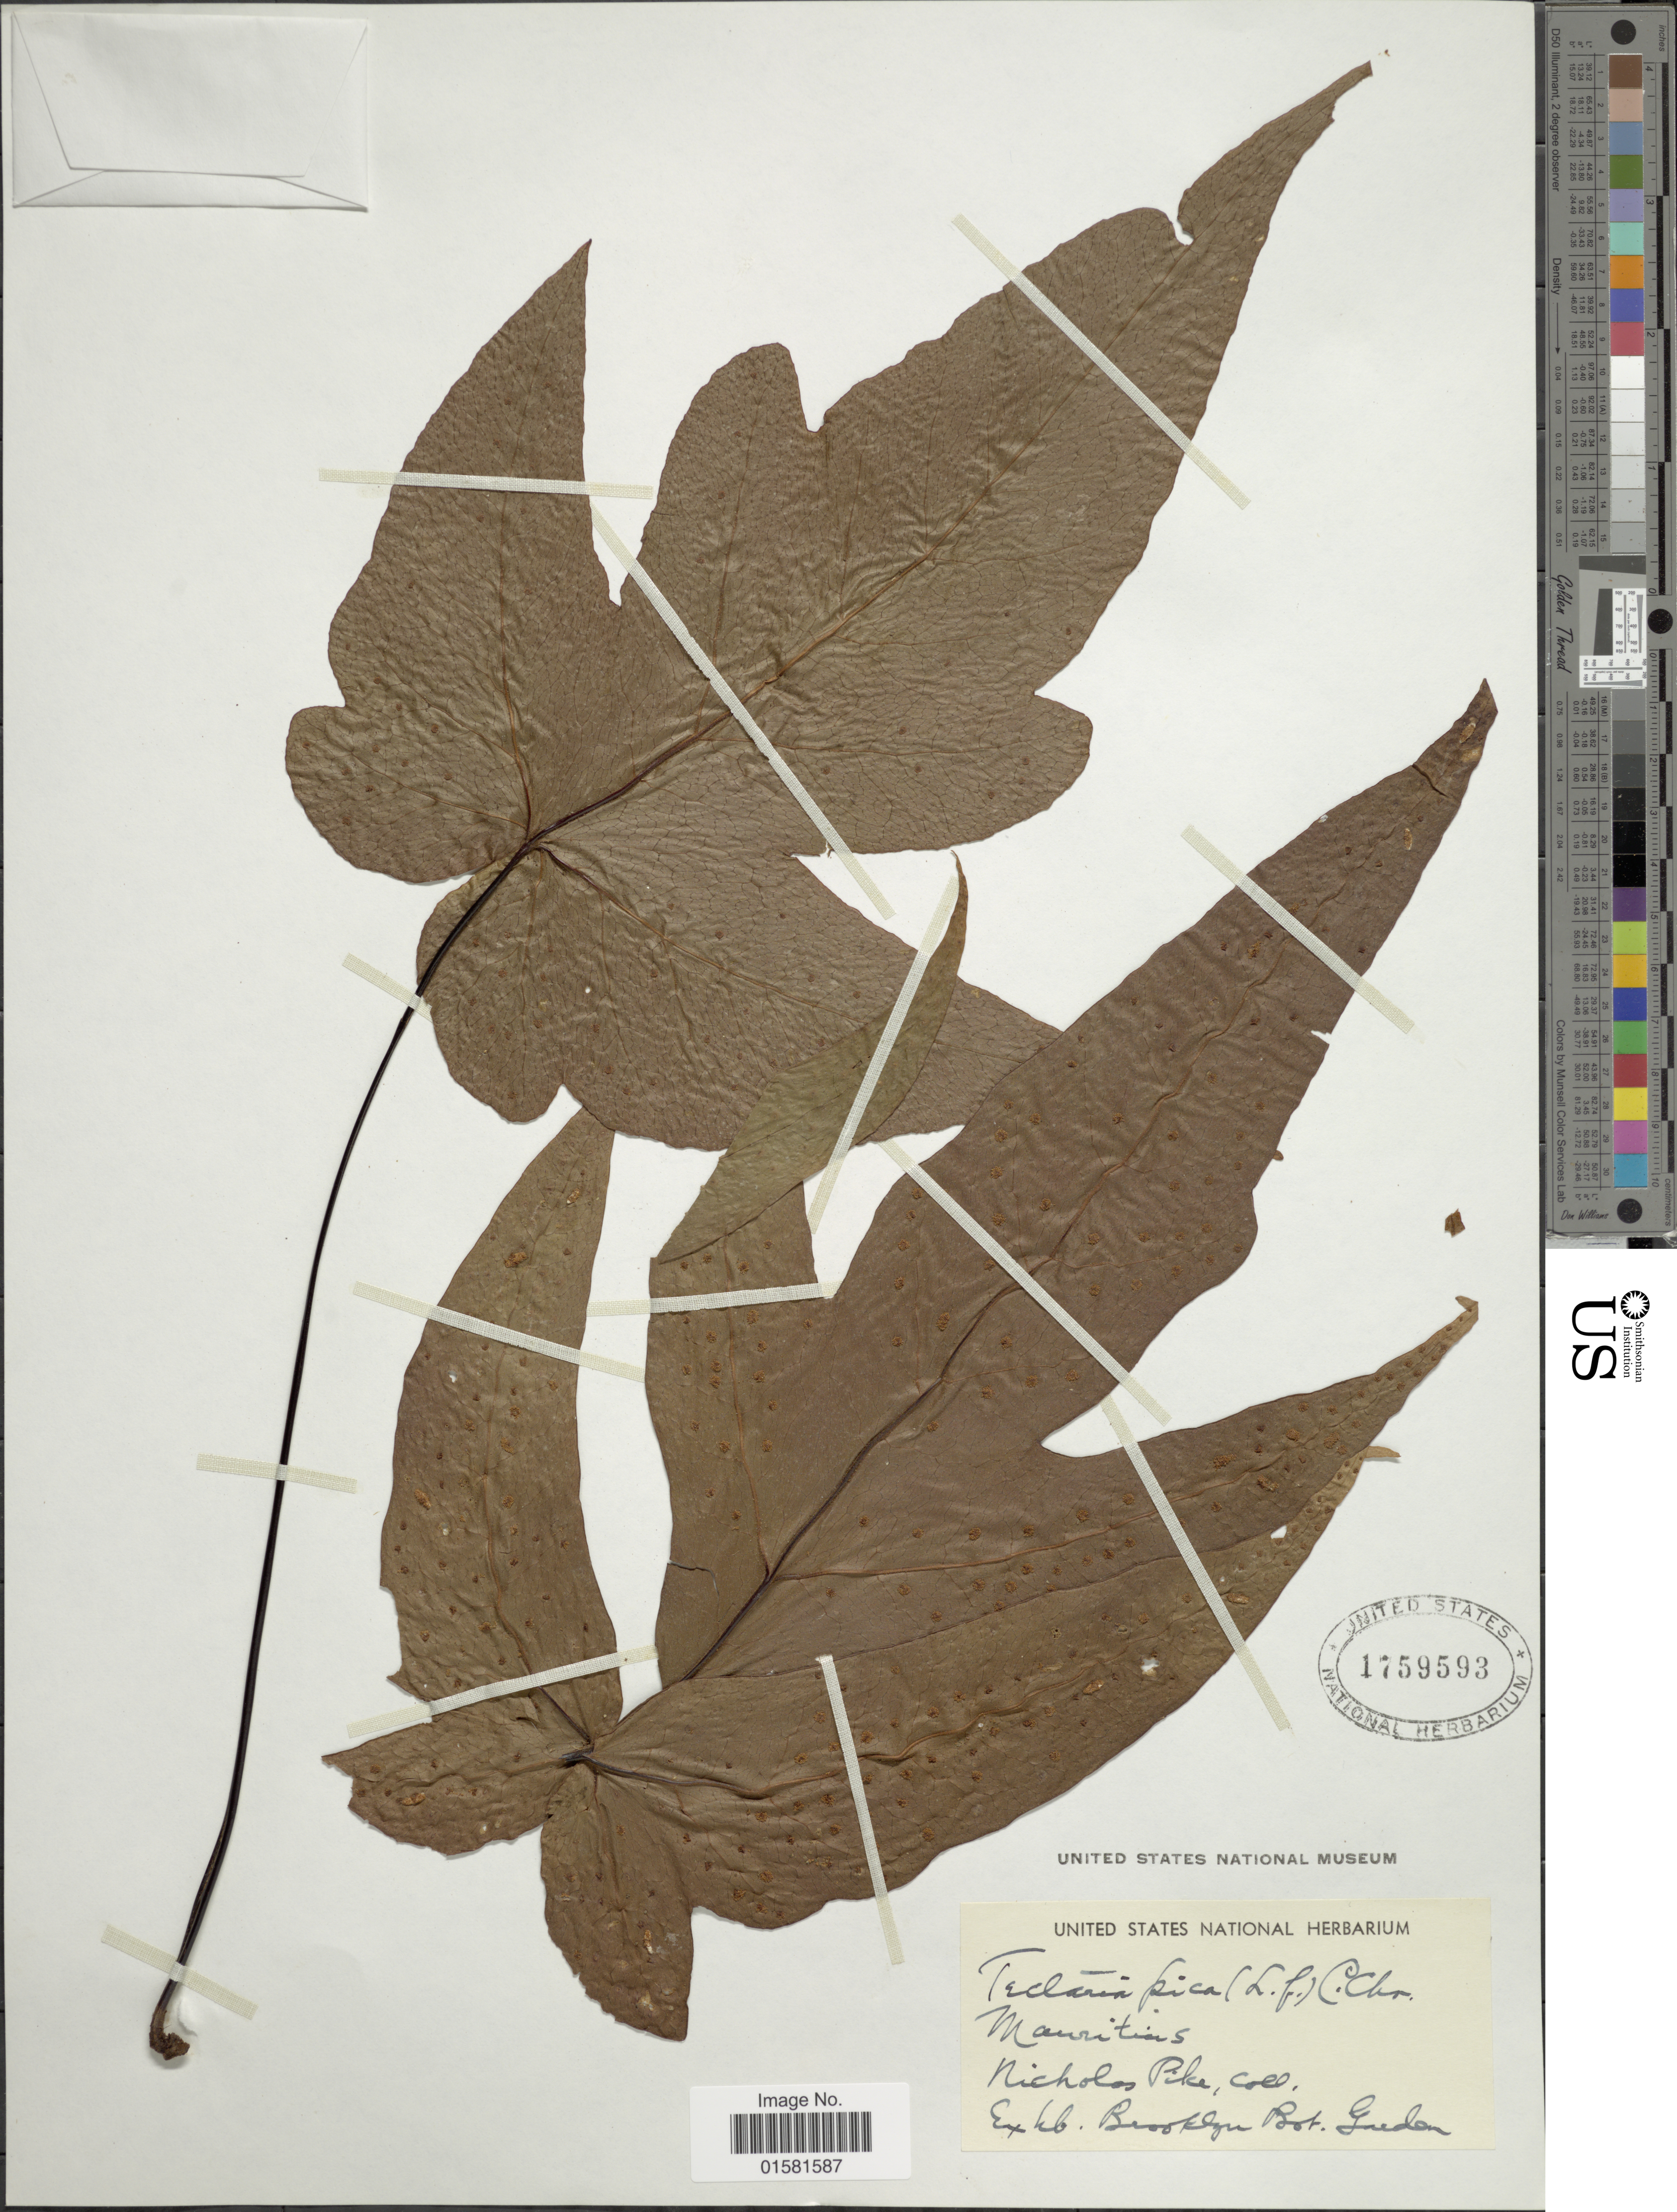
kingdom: Plantae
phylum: Tracheophyta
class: Polypodiopsida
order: Polypodiales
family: Tectariaceae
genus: Tectaria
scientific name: Tectaria pica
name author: (L. f.) C. Chr.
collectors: N. Pike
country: Mauritius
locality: Mauritius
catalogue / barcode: US 1759593